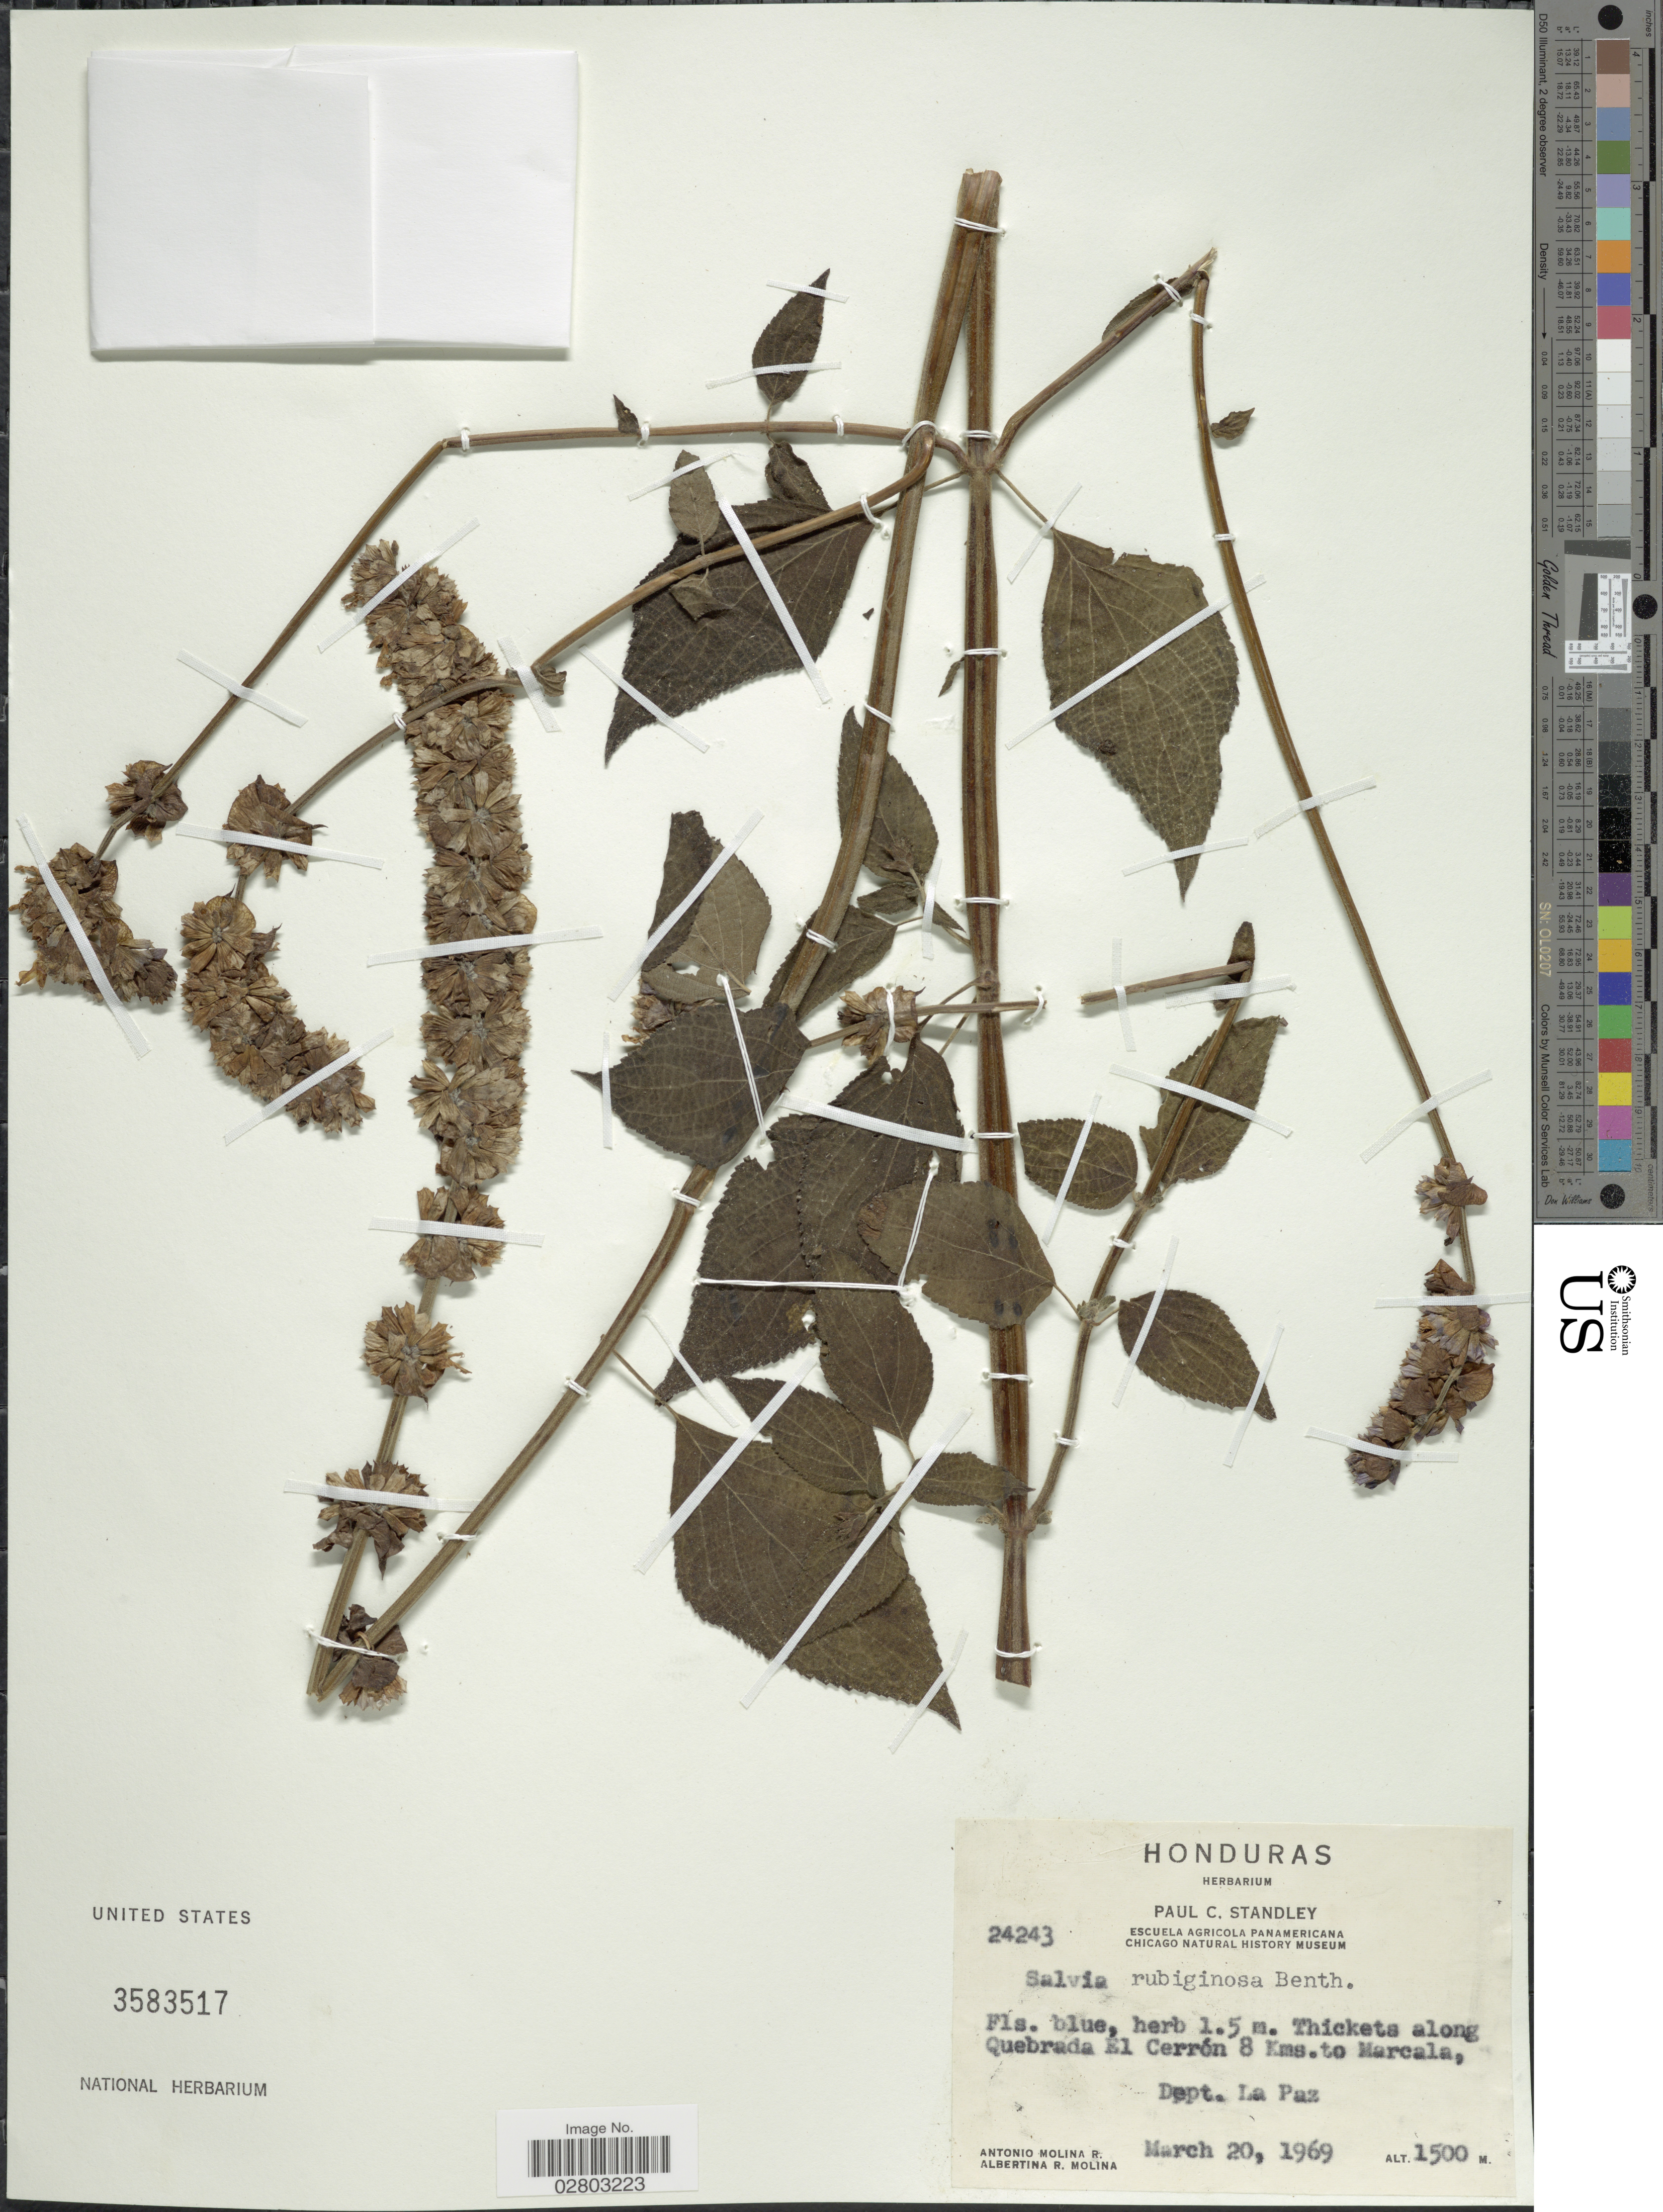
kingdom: Plantae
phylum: Tracheophyta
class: Magnoliopsida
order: Lamiales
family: Lamiaceae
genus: Salvia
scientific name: Salvia rubiginosa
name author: Benth.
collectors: A. Molina R. & A. R. Molina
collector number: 24243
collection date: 1969-03-20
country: Honduras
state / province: La Paz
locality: Thickets along Quebrada El Cerrón 8 Kms. to Marcala, Dept. La Paz.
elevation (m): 1500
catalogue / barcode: US 3583517